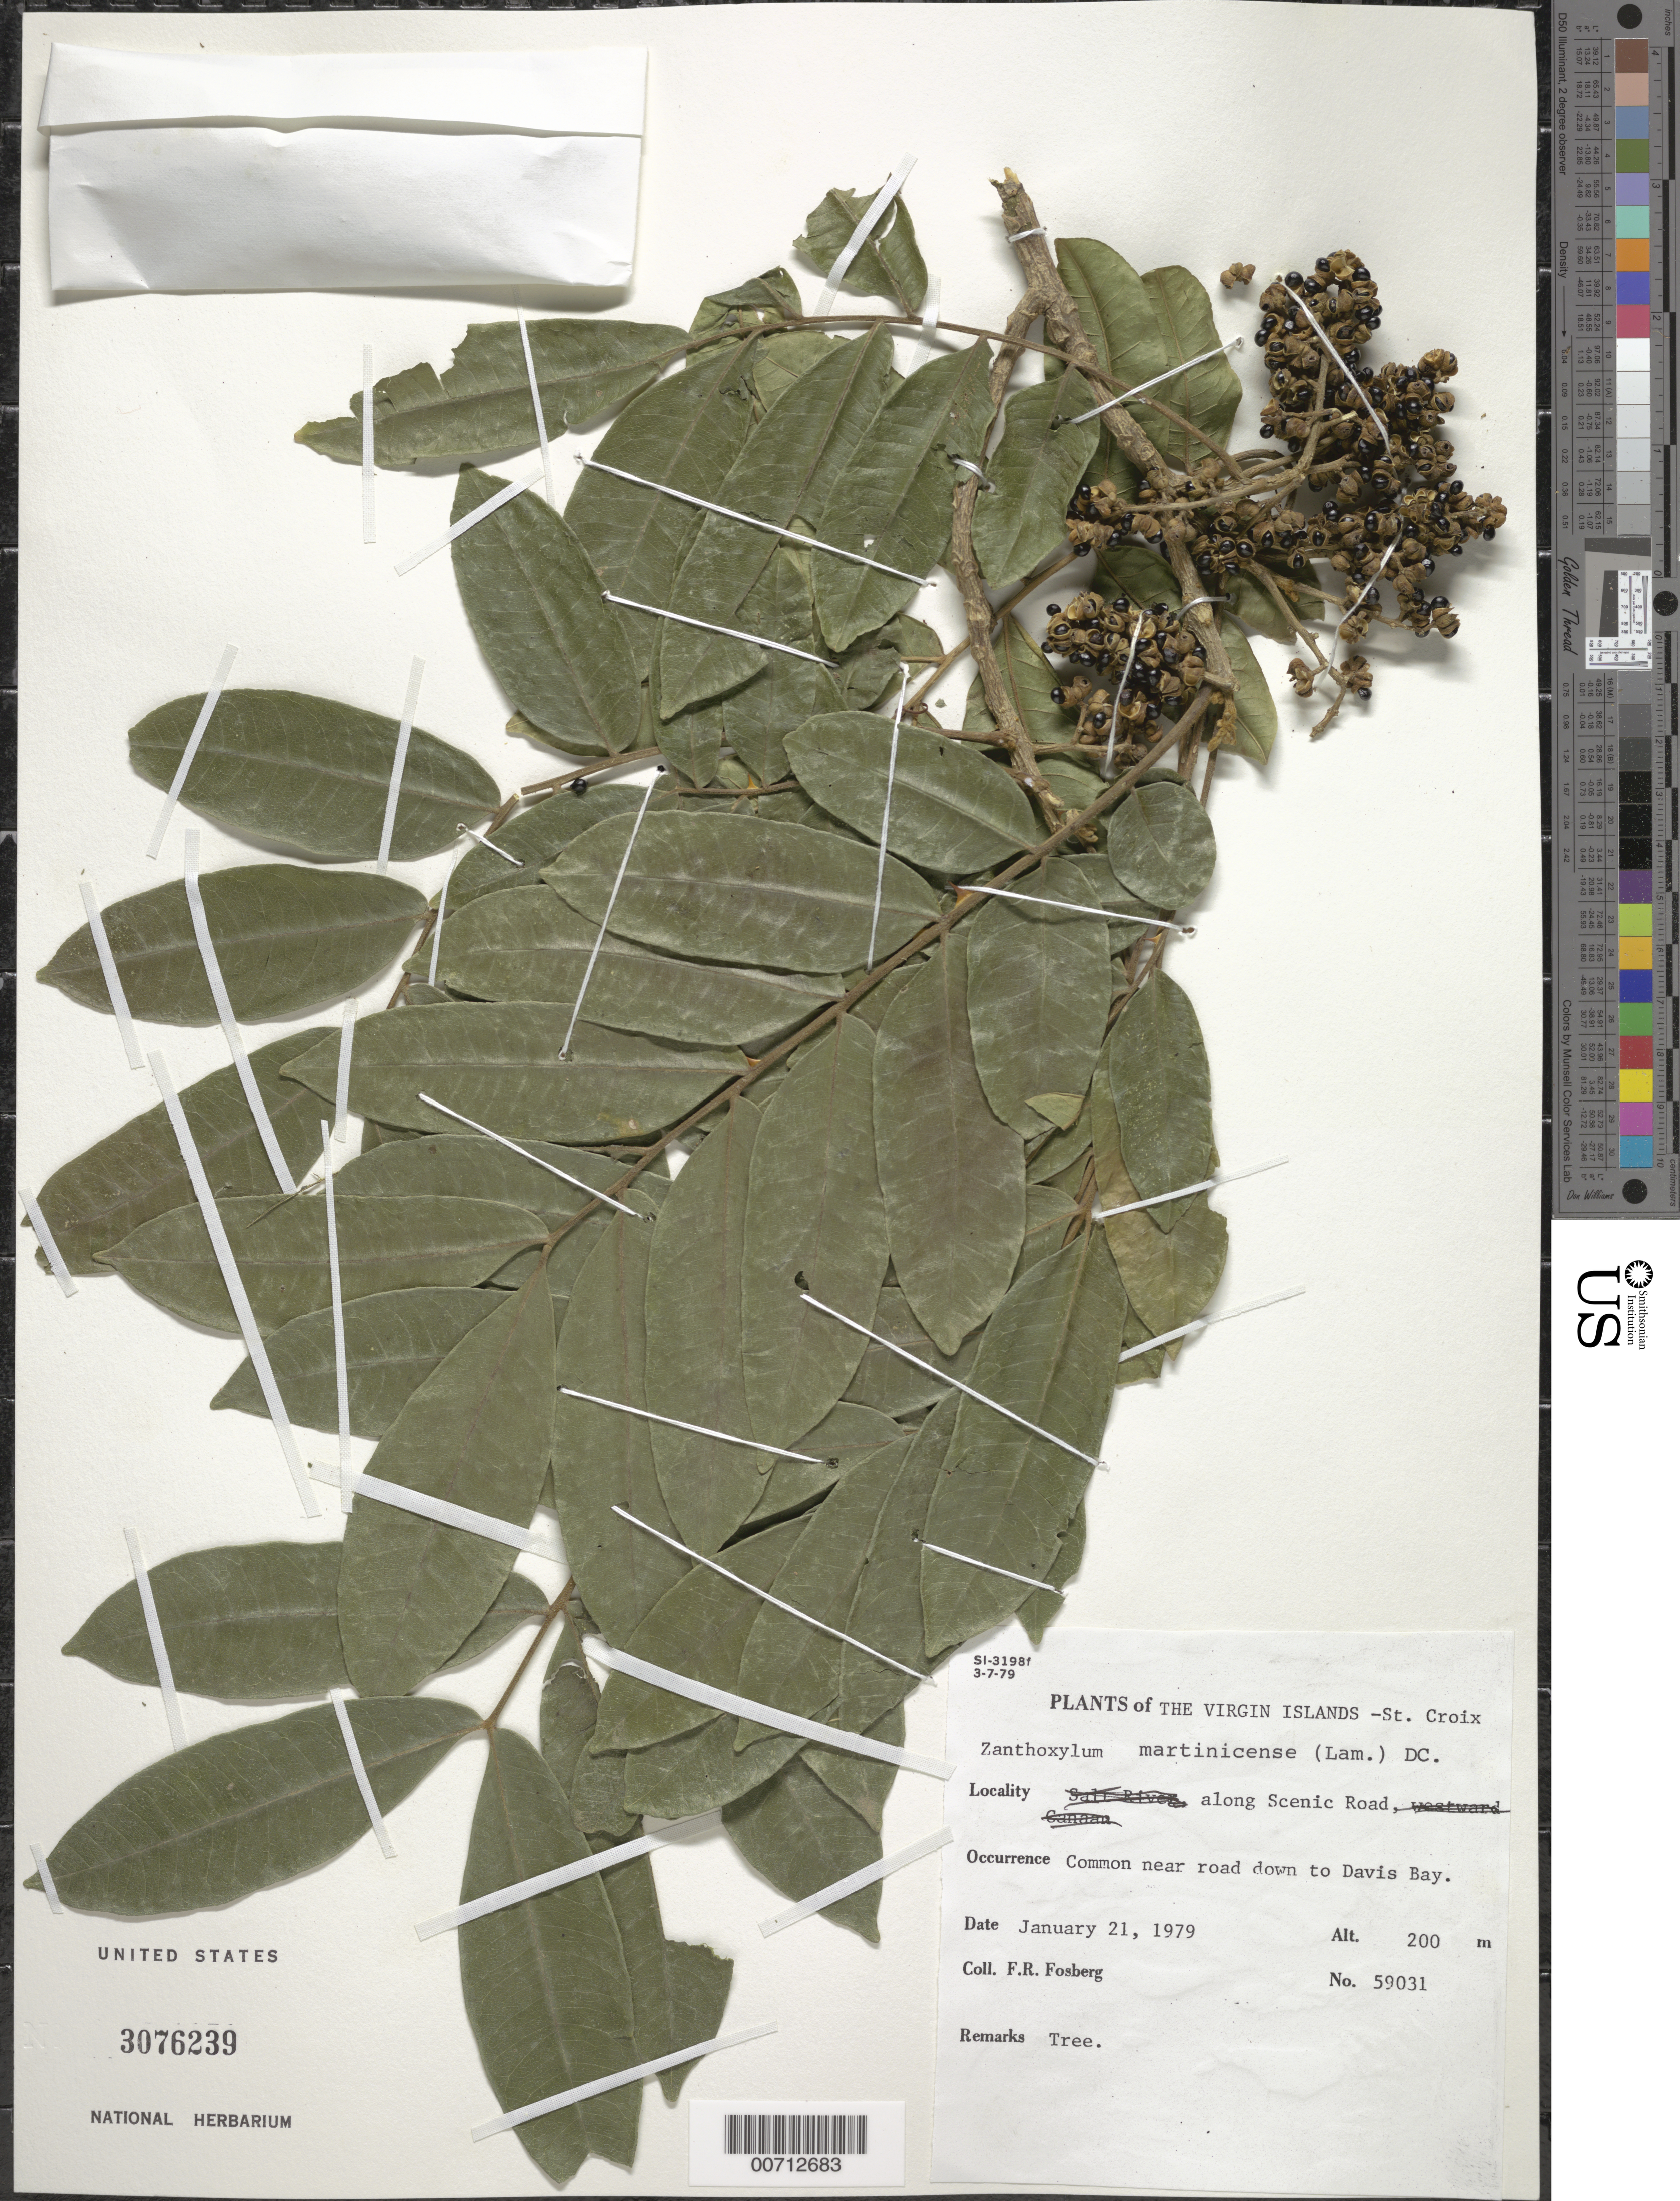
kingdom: Plantae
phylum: Tracheophyta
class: Magnoliopsida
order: Sapindales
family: Rutaceae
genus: Zanthoxylum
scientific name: Zanthoxylum martinicense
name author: (Lam.) DC.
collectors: F. R. Fosberg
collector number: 59031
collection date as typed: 21 Jan 1979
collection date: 1979-01-21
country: U.S. Virgin Islands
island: St. Croix Island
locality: Davis Bay, Scenic Rd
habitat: Near road down to Davis Bay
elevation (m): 200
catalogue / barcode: US 3076239